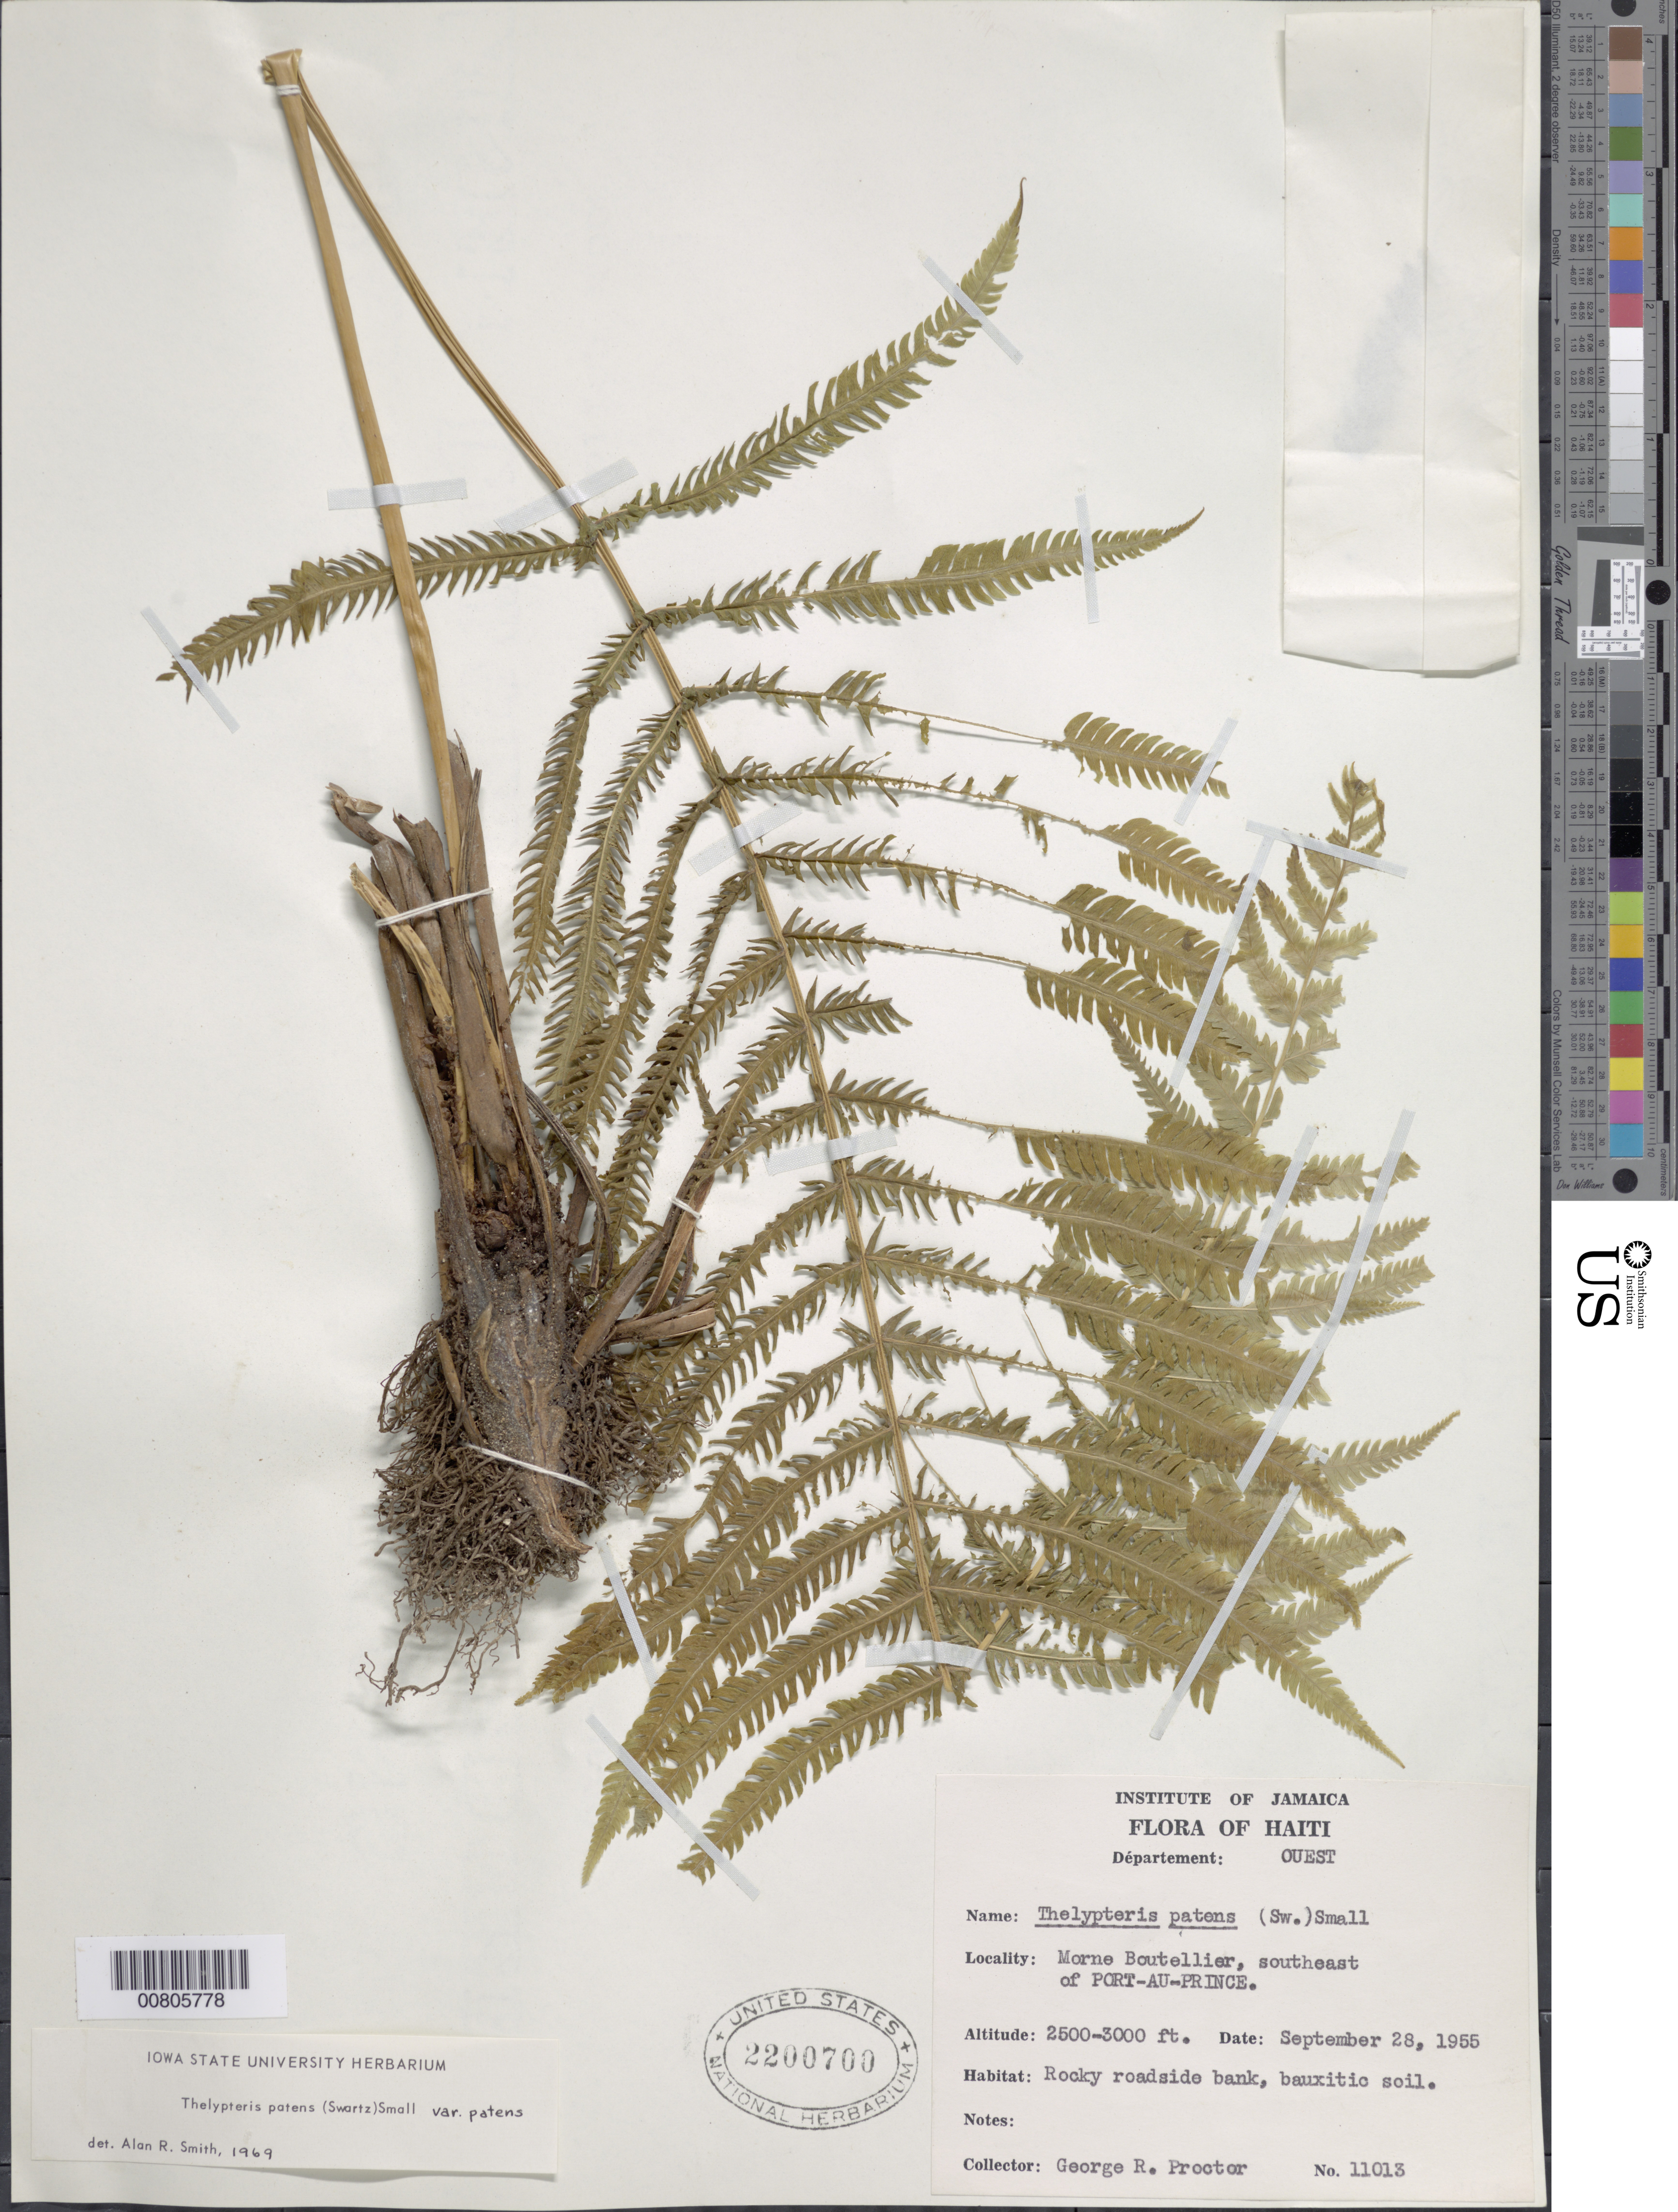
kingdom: Plantae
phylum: Tracheophyta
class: Polypodiopsida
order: Polypodiales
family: Thelypteridaceae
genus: Christella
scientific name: Christella patens var. patens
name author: (Sw.) Holttum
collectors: G. R. Proctor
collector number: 11013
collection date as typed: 28 Sep 1955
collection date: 1955-09-28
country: Haiti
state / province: Ouest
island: Hispaniola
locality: Morne Boutellier, SE of Port au Prince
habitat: Rocky roadside bank, bauxite soil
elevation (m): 762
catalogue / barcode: US 2200700